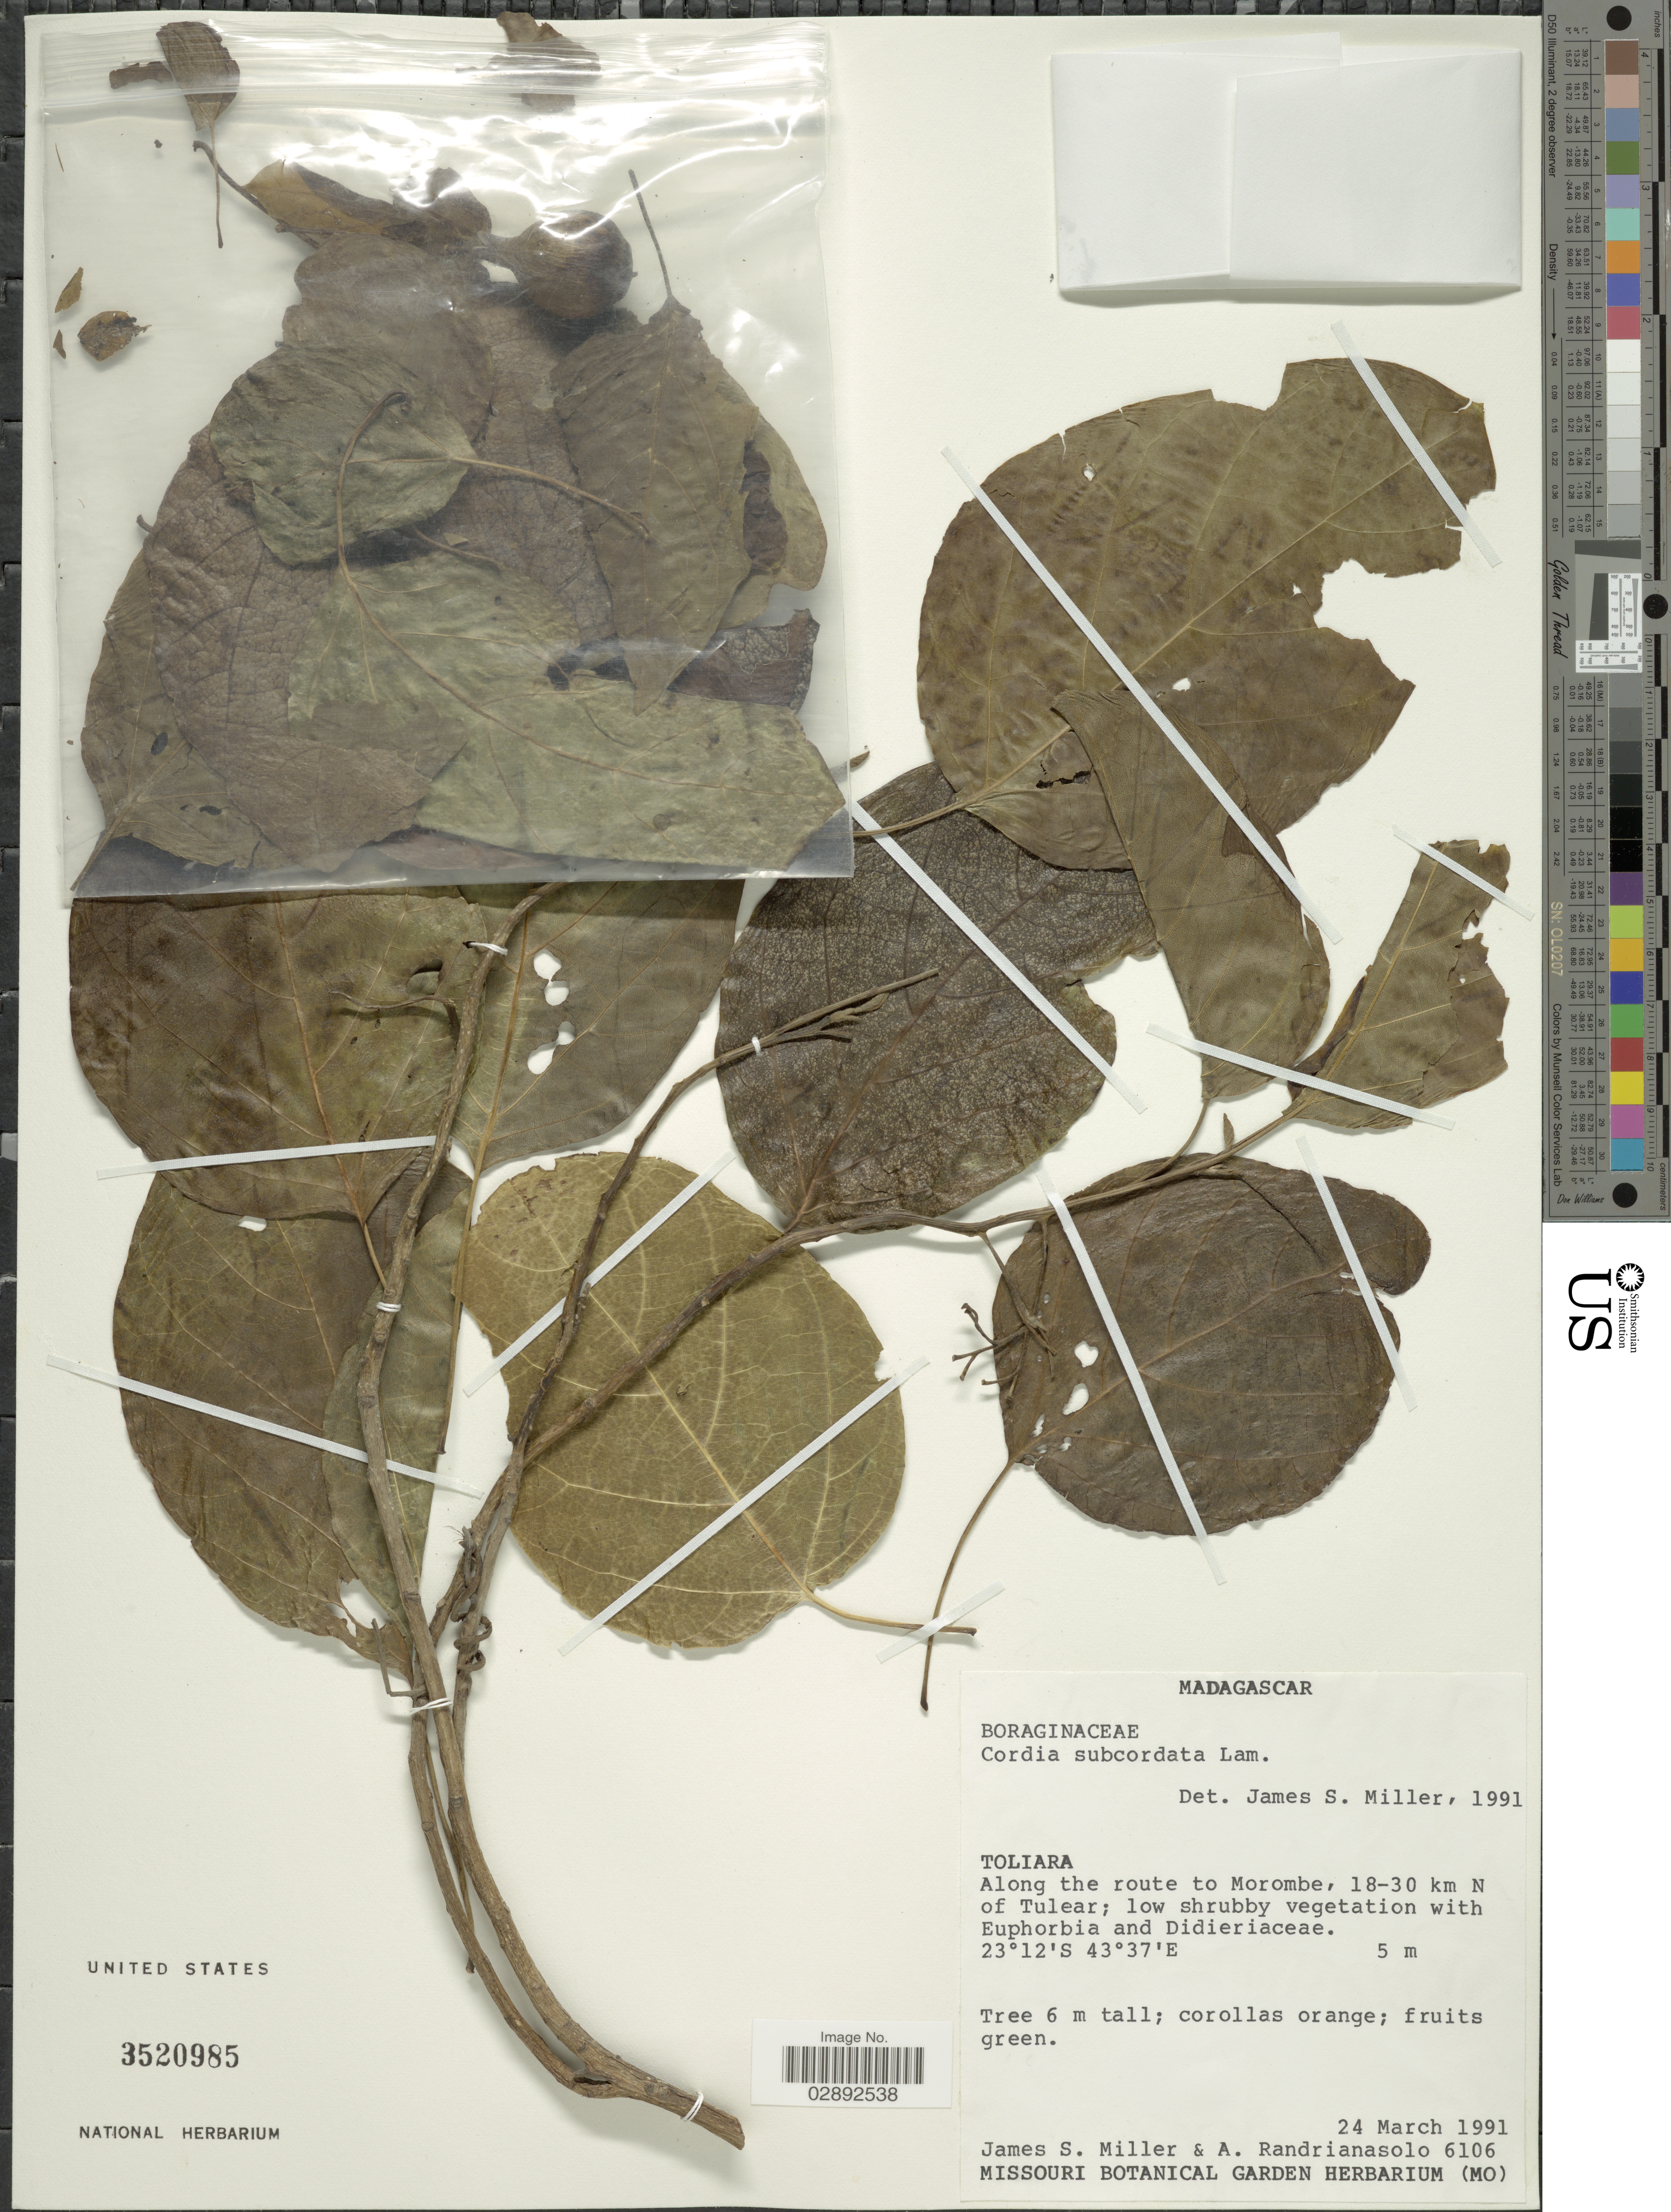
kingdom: Plantae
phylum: Tracheophyta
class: Magnoliopsida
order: Boraginales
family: Cordiaceae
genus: Cordia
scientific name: Cordia subcordata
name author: Lam.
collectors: J. S. Miller & A. Randrianasolo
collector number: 6106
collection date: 1991-03-24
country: Madagascar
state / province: Atsimo-Andrefana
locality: Along the route to Morombe, 18-30 km N of Tulear.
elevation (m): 5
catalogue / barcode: US 3520985